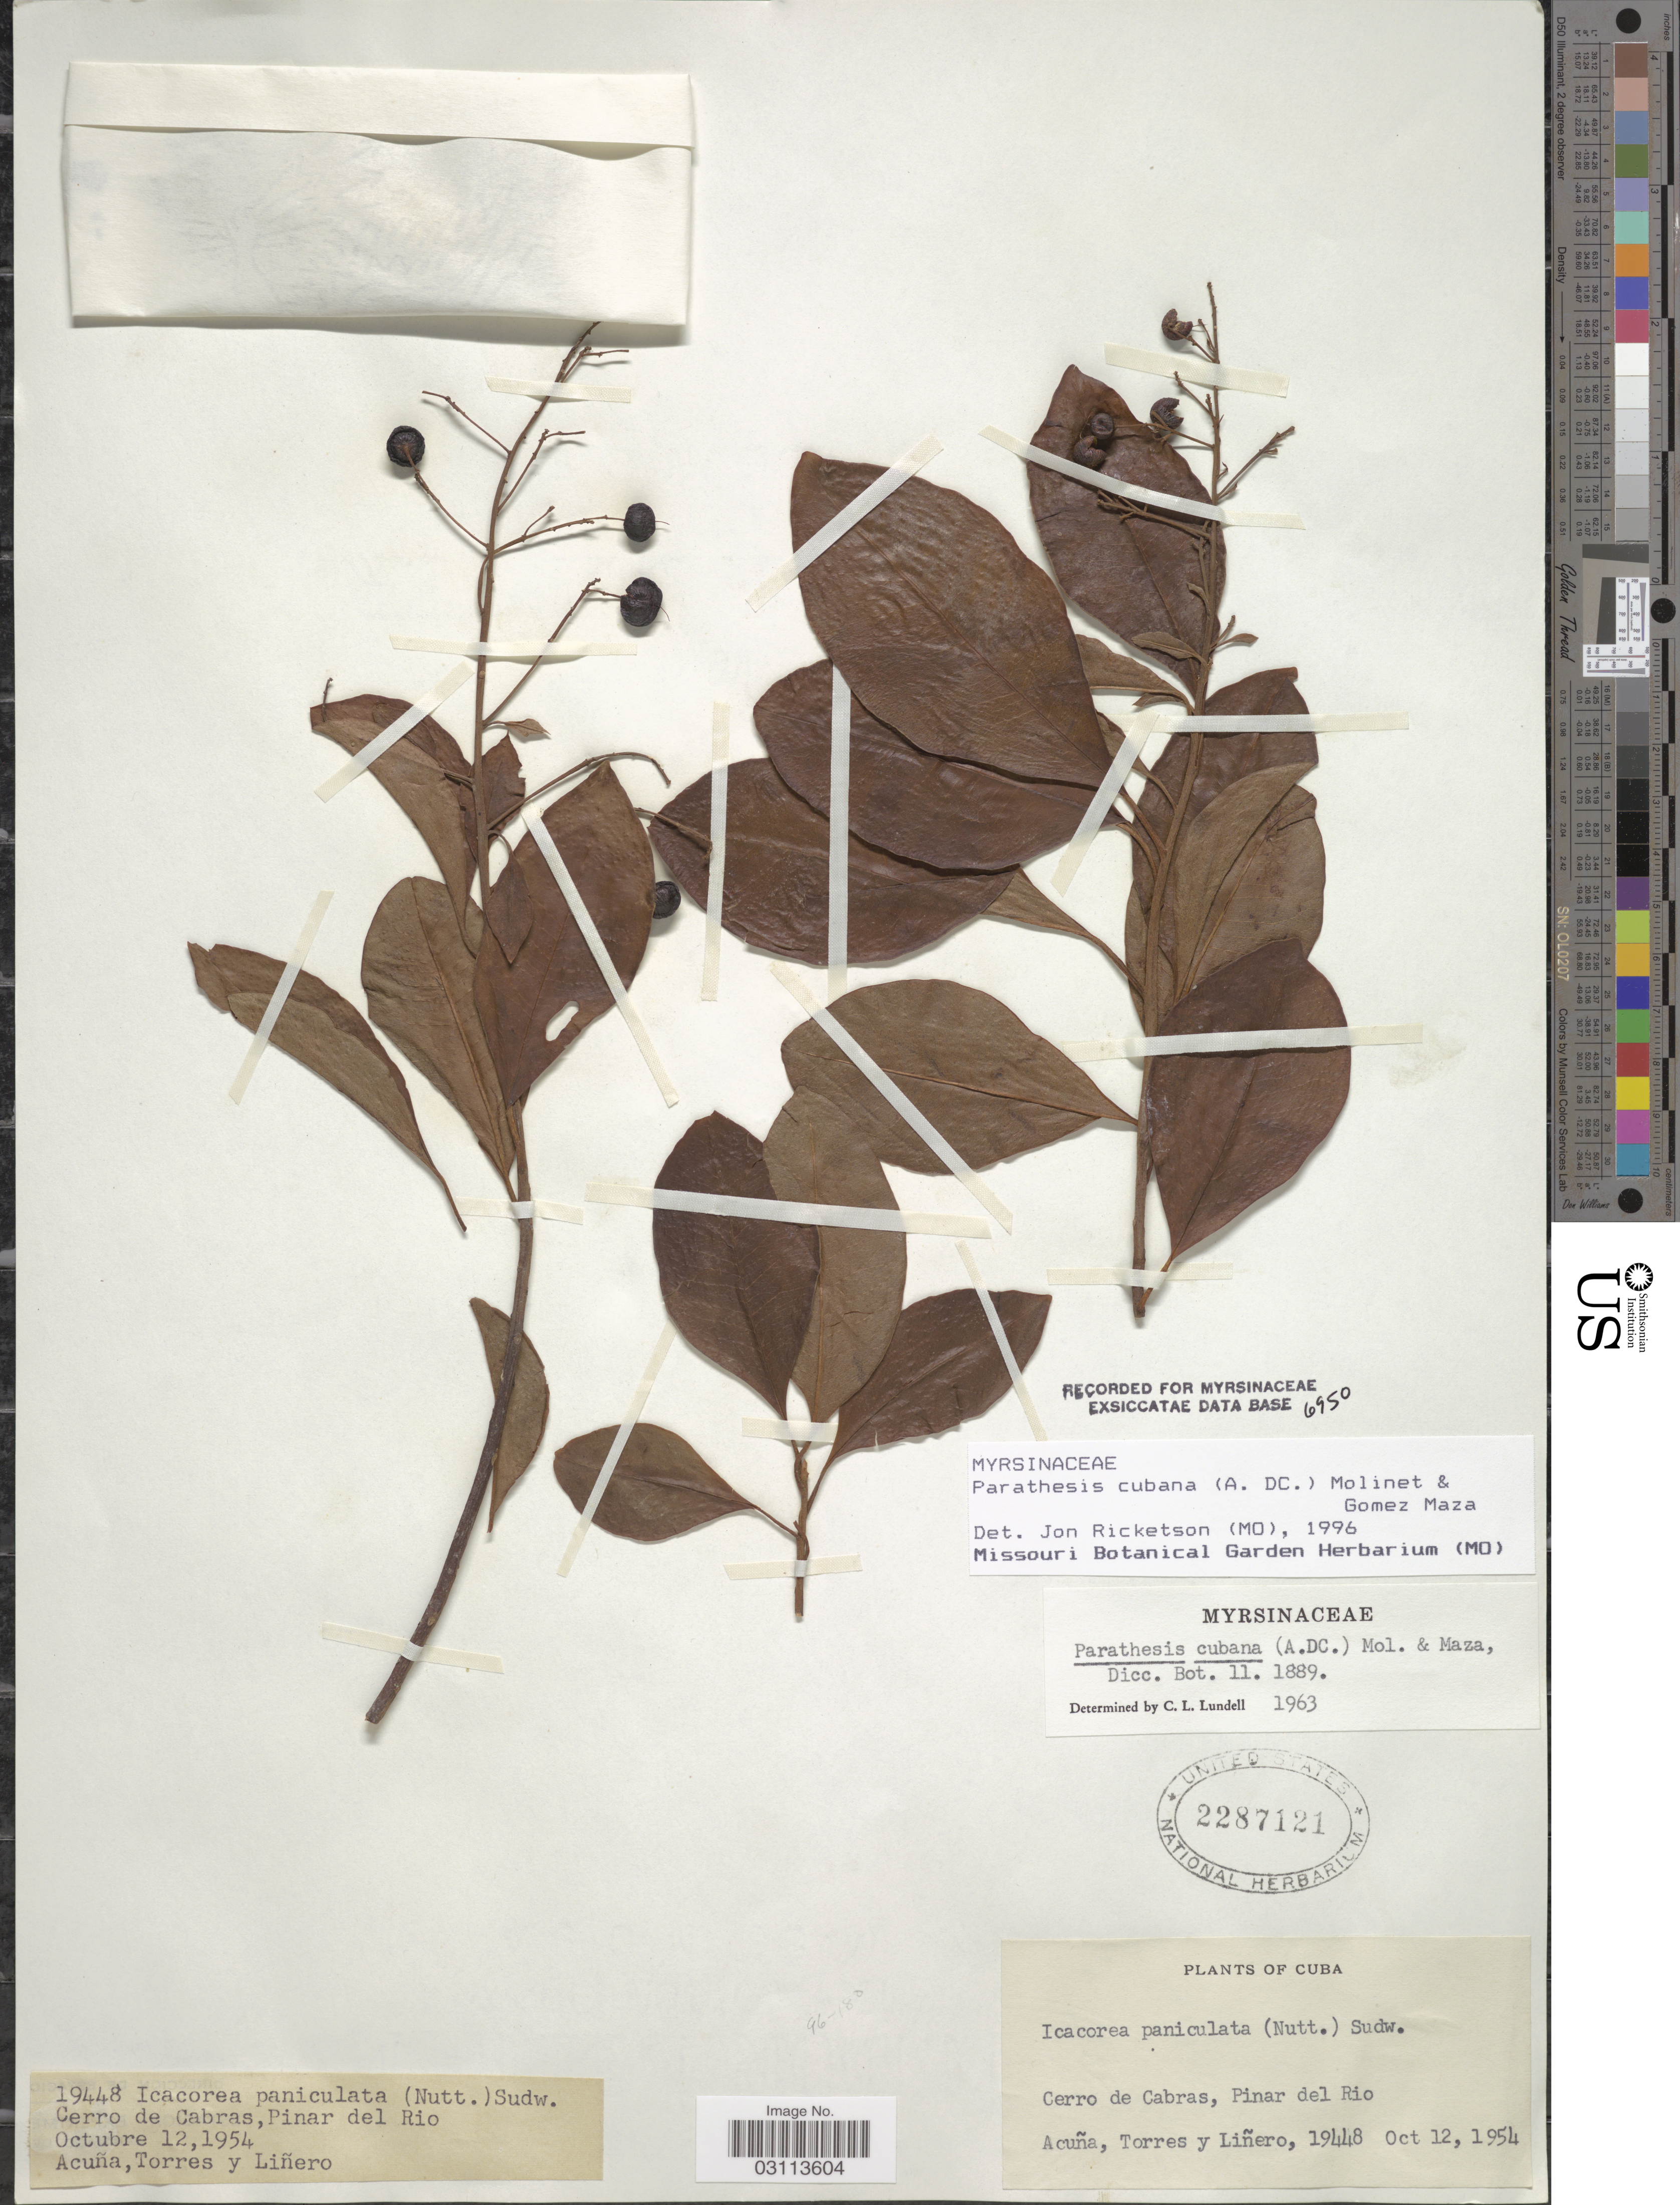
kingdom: Plantae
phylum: Tracheophyta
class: Magnoliopsida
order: Ericales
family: Primulaceae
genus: Parathesis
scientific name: Parathesis cubana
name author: (A. DC.) Molinet & M. Gómez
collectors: Acuña, -. Torres & -. Liñero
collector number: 19448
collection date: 1954-10-12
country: Cuba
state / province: Pinar del Río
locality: Cerro de Cabras.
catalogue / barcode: US 2287121